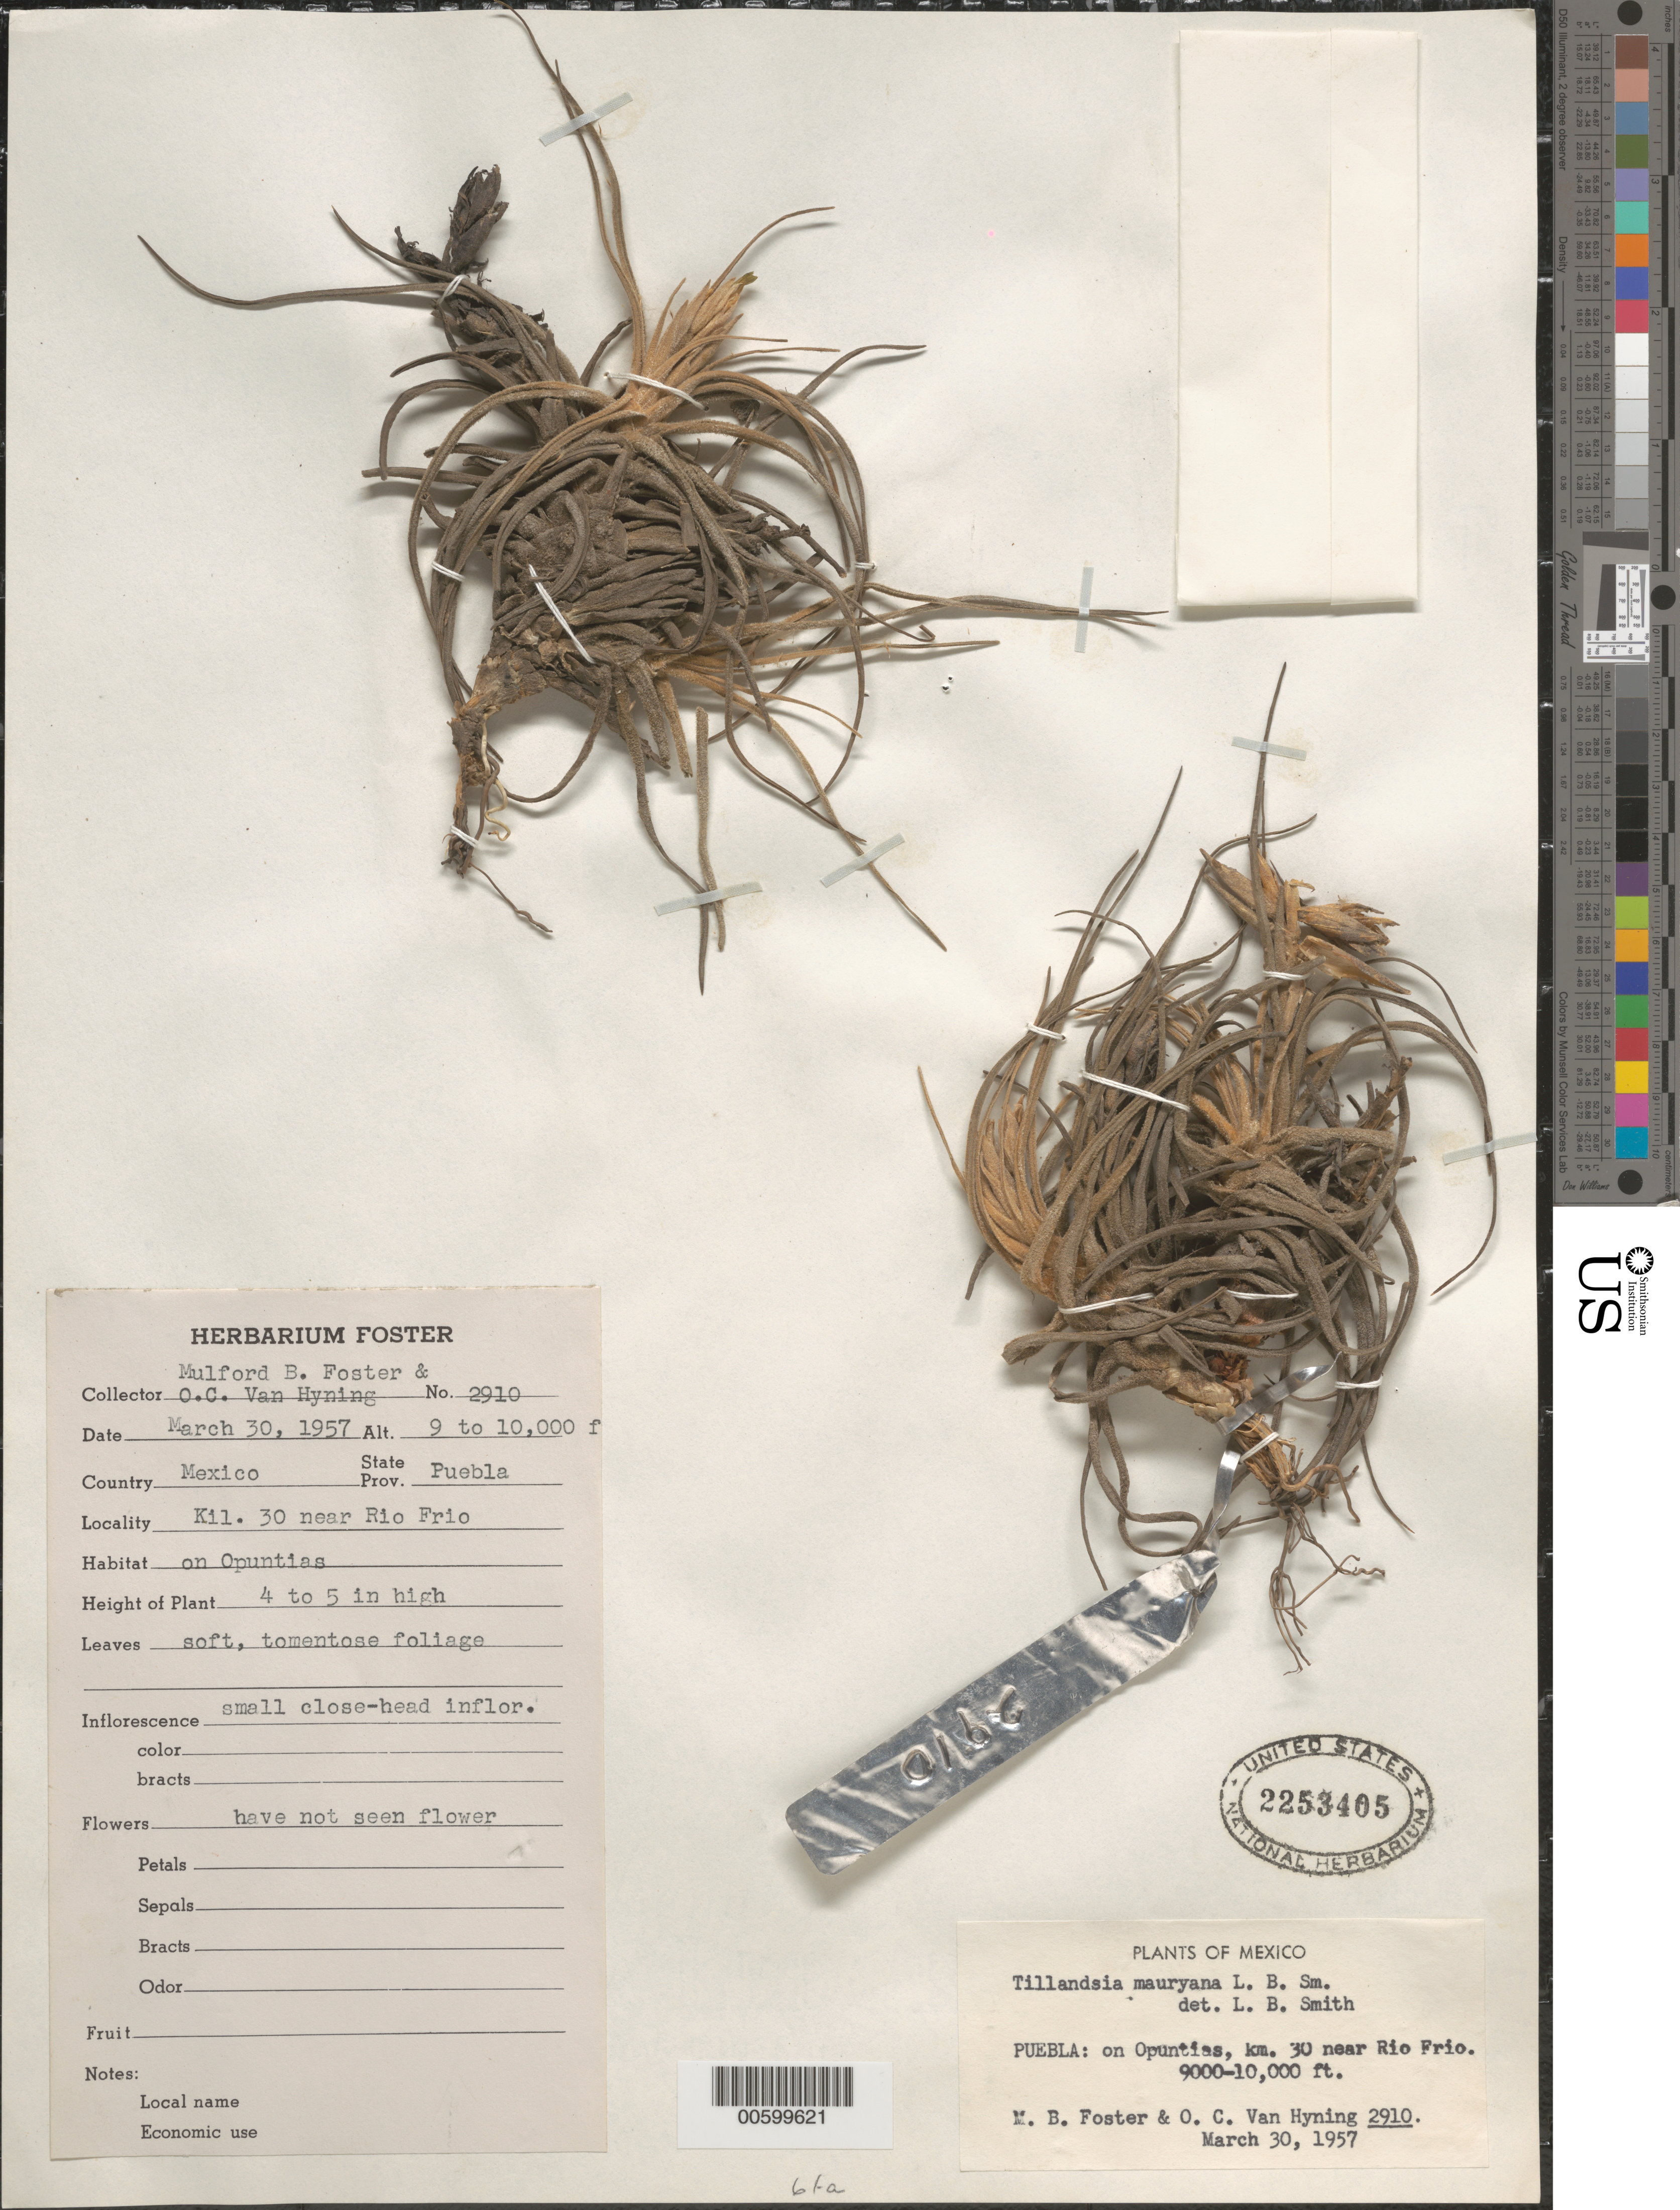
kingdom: Plantae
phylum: Tracheophyta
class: Liliopsida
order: Poales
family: Bromeliaceae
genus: Tillandsia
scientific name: Tillandsia mauryana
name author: L.B. Sm.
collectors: M. B. Foster & O. Van Hyning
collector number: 2910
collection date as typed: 30 Mar 1957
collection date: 1957-03-30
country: Mexico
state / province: Puebla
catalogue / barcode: US 2253405